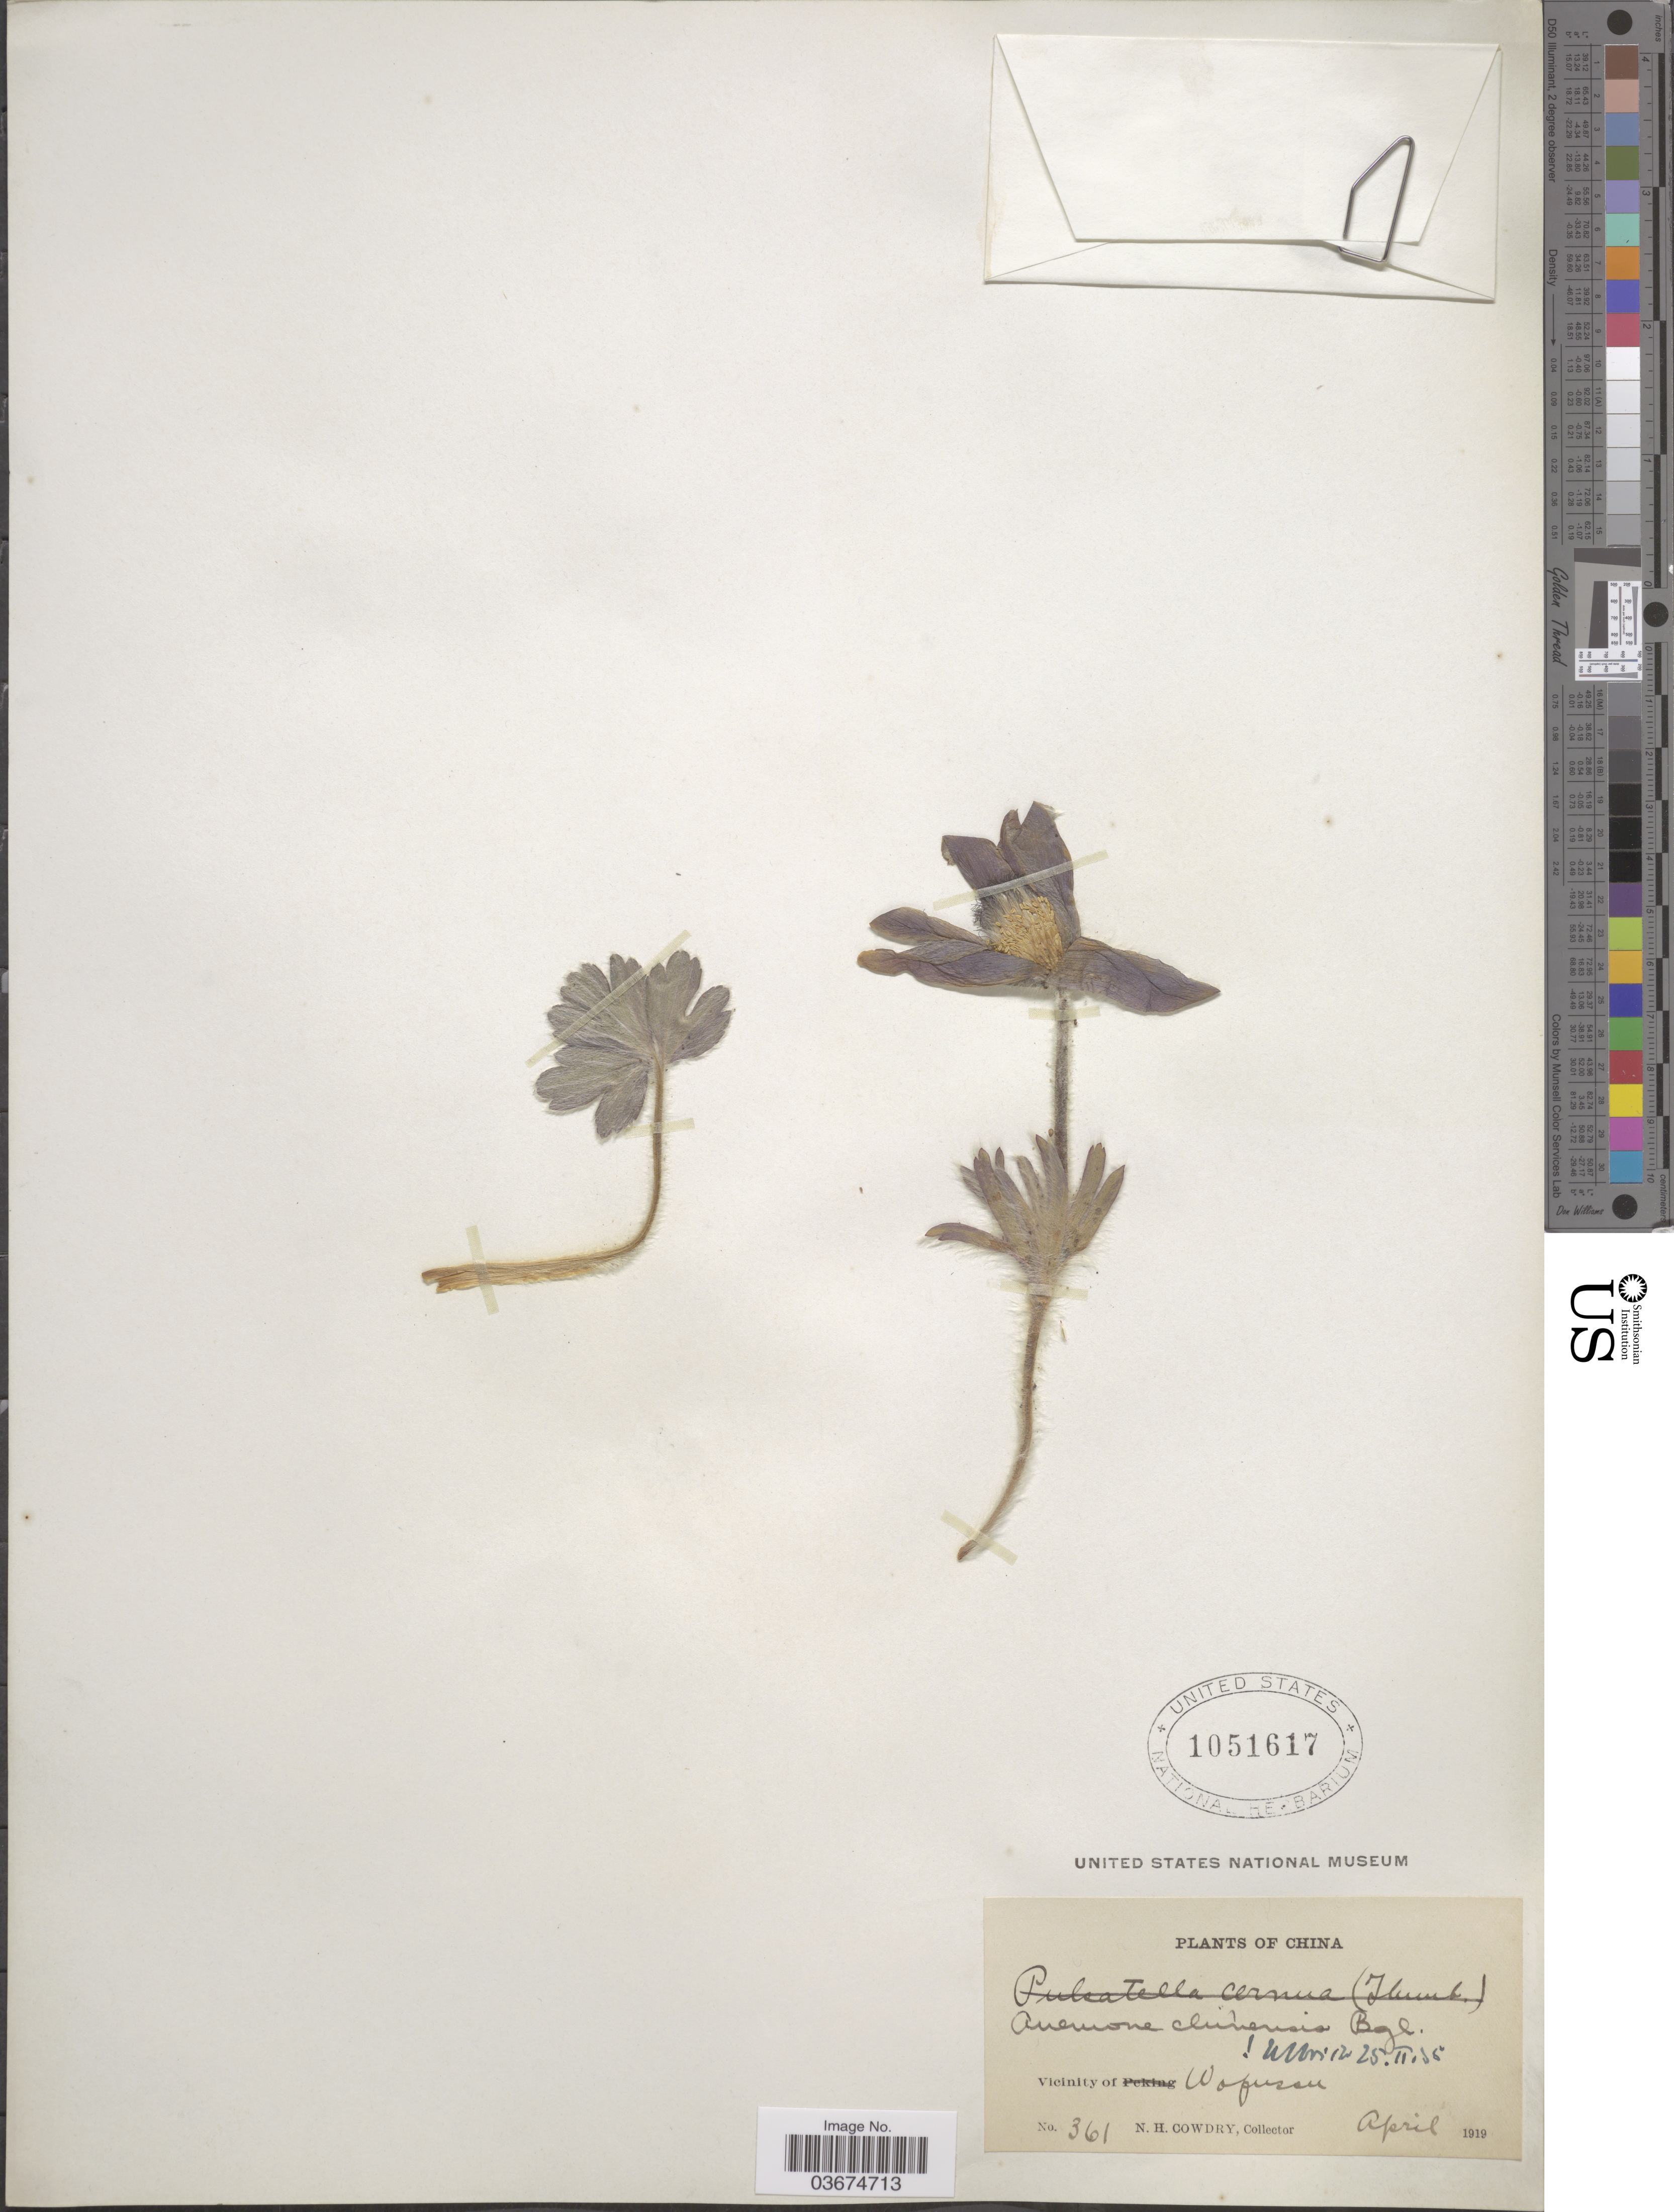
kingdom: Plantae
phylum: Tracheophyta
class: Magnoliopsida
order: Ranunculales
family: Ranunculaceae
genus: Pulsatilla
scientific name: Pulsatilla chinensis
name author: (Bunge) Regel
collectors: N. H. Cowdry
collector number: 361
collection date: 1919-04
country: China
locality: Vicinity of Wofusan.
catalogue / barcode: US 1051617